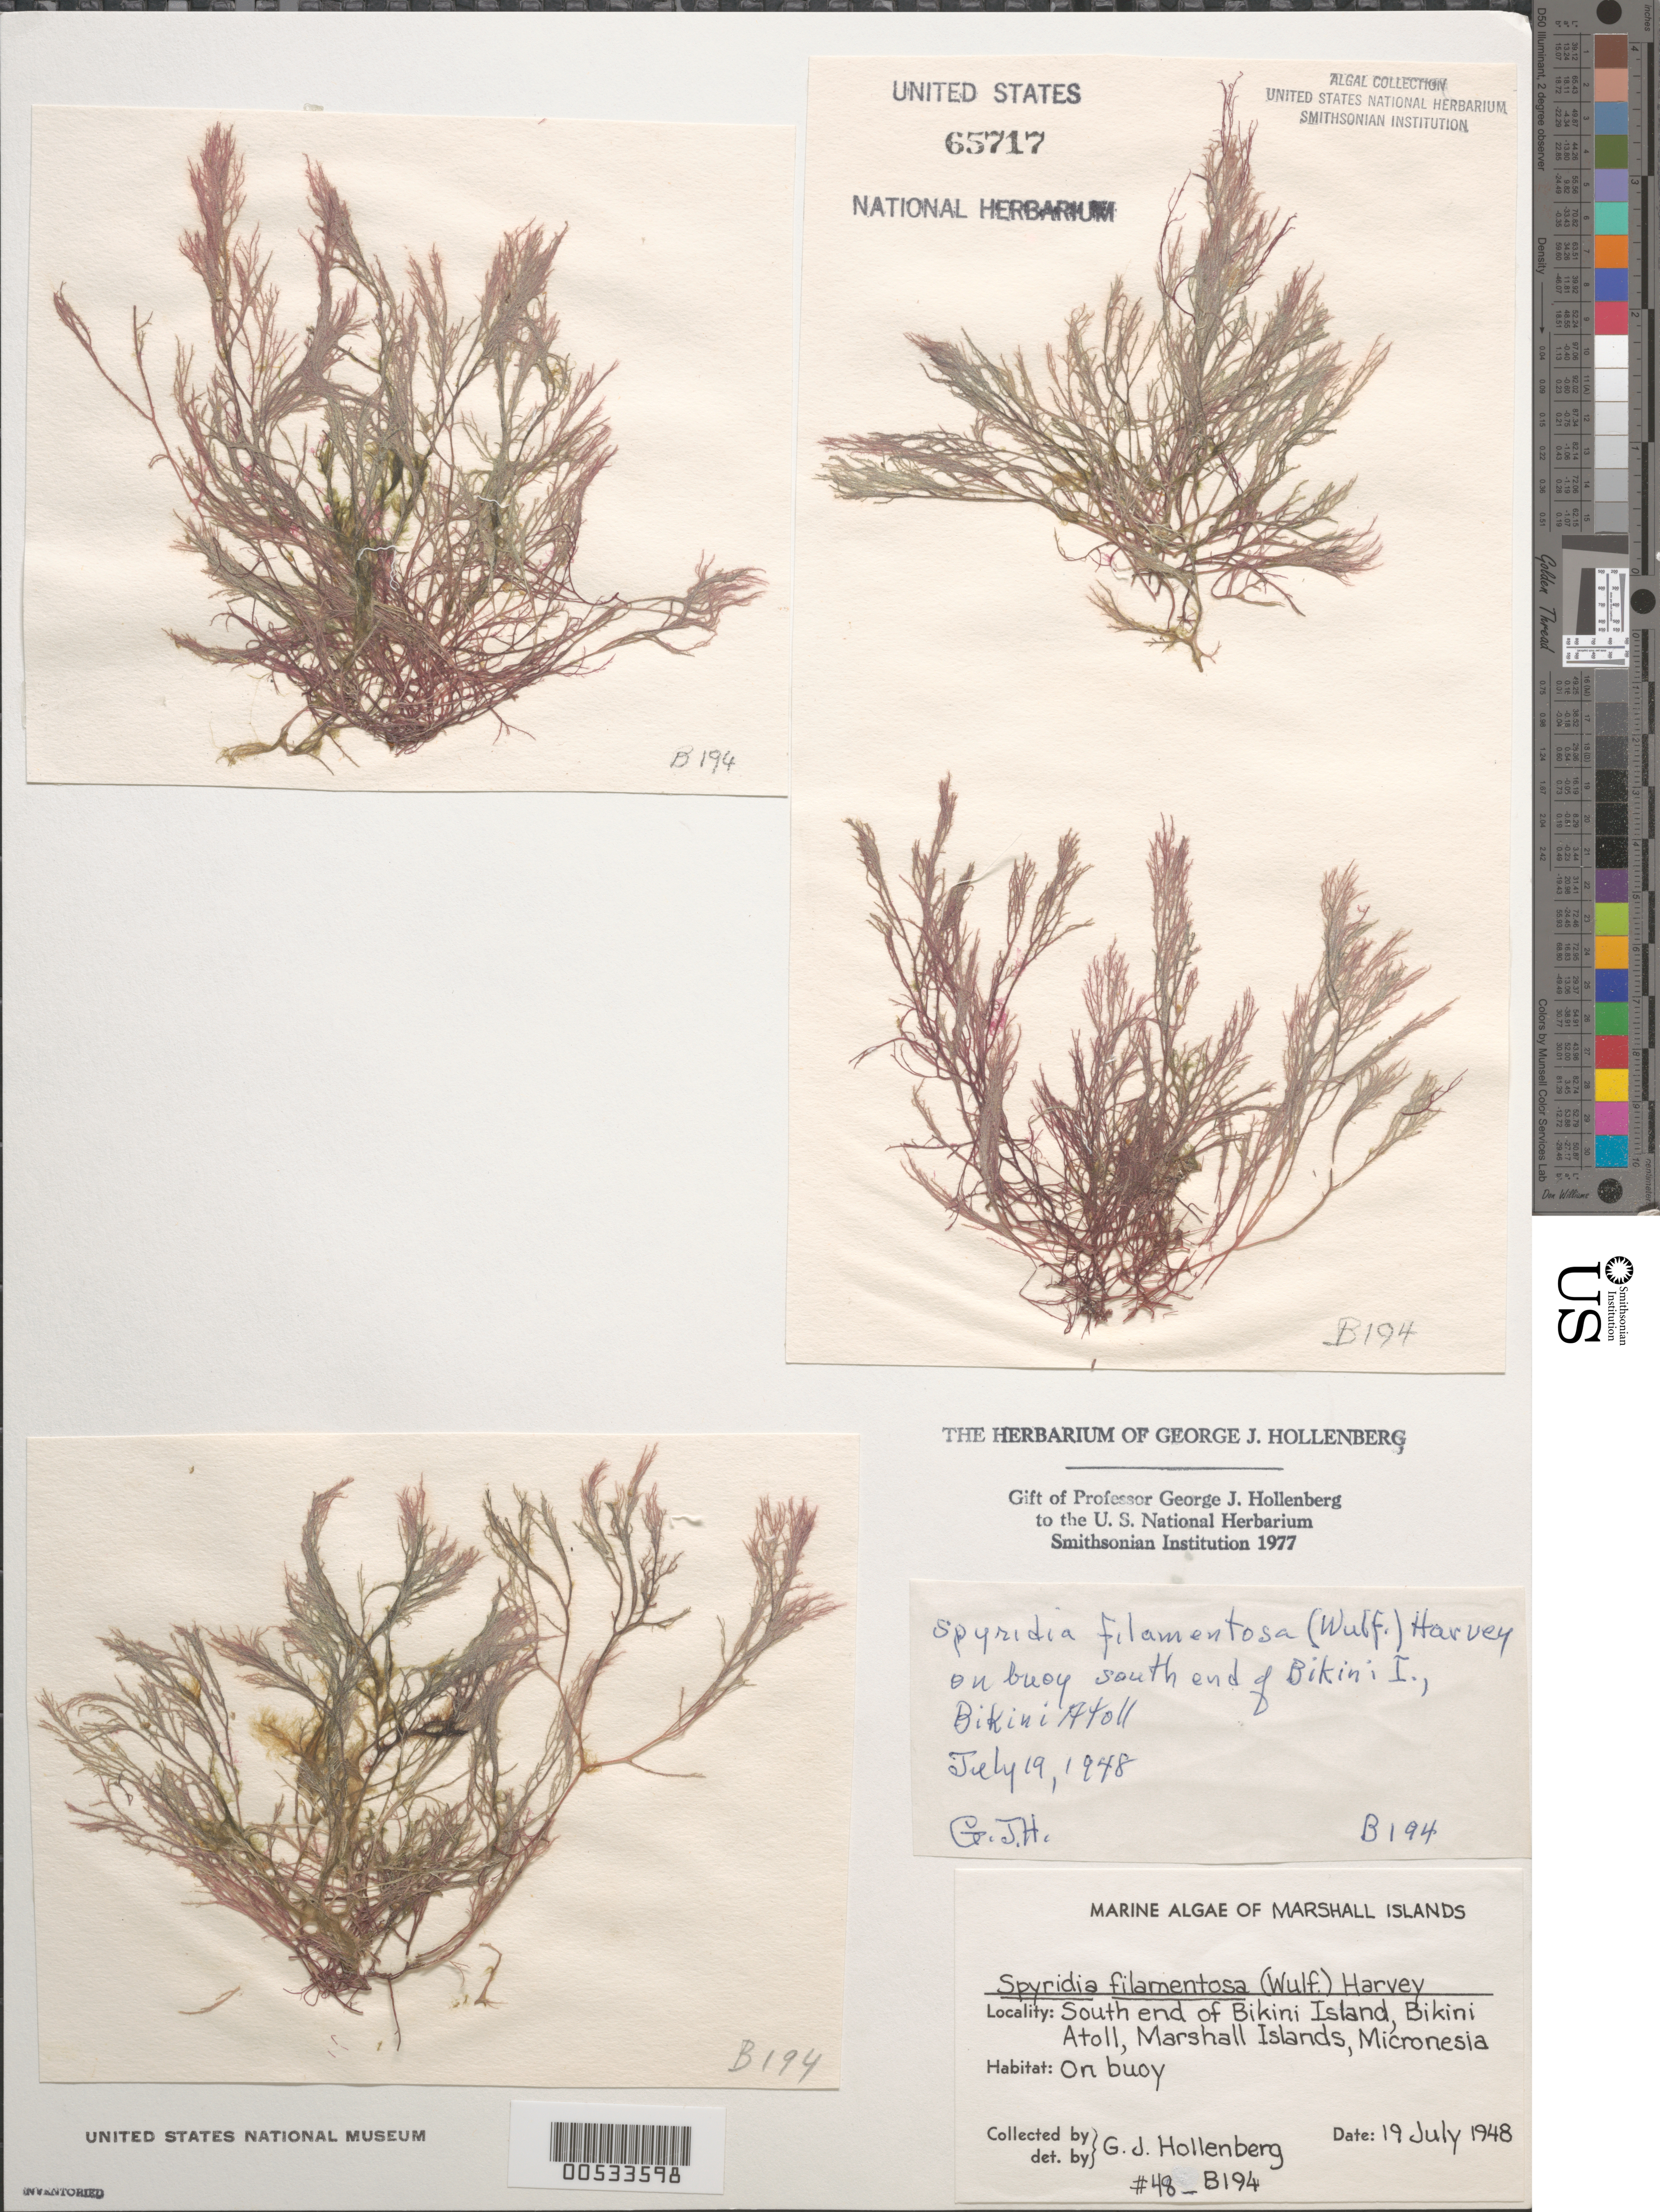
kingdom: Plantae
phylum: Rhodophyta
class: Florideophyceae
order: Ceramiales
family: Spyridiaceae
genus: Spyridia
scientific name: Spyridia filamentosa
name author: (Wulfen) Harv.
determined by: Hollenberg, George J.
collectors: G. Hollenberg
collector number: GJH 48-b194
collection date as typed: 19 Jul 1948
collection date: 1948-07-19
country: Marshall Islands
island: Bikini Atoll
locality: Bikini Islet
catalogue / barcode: US 65717